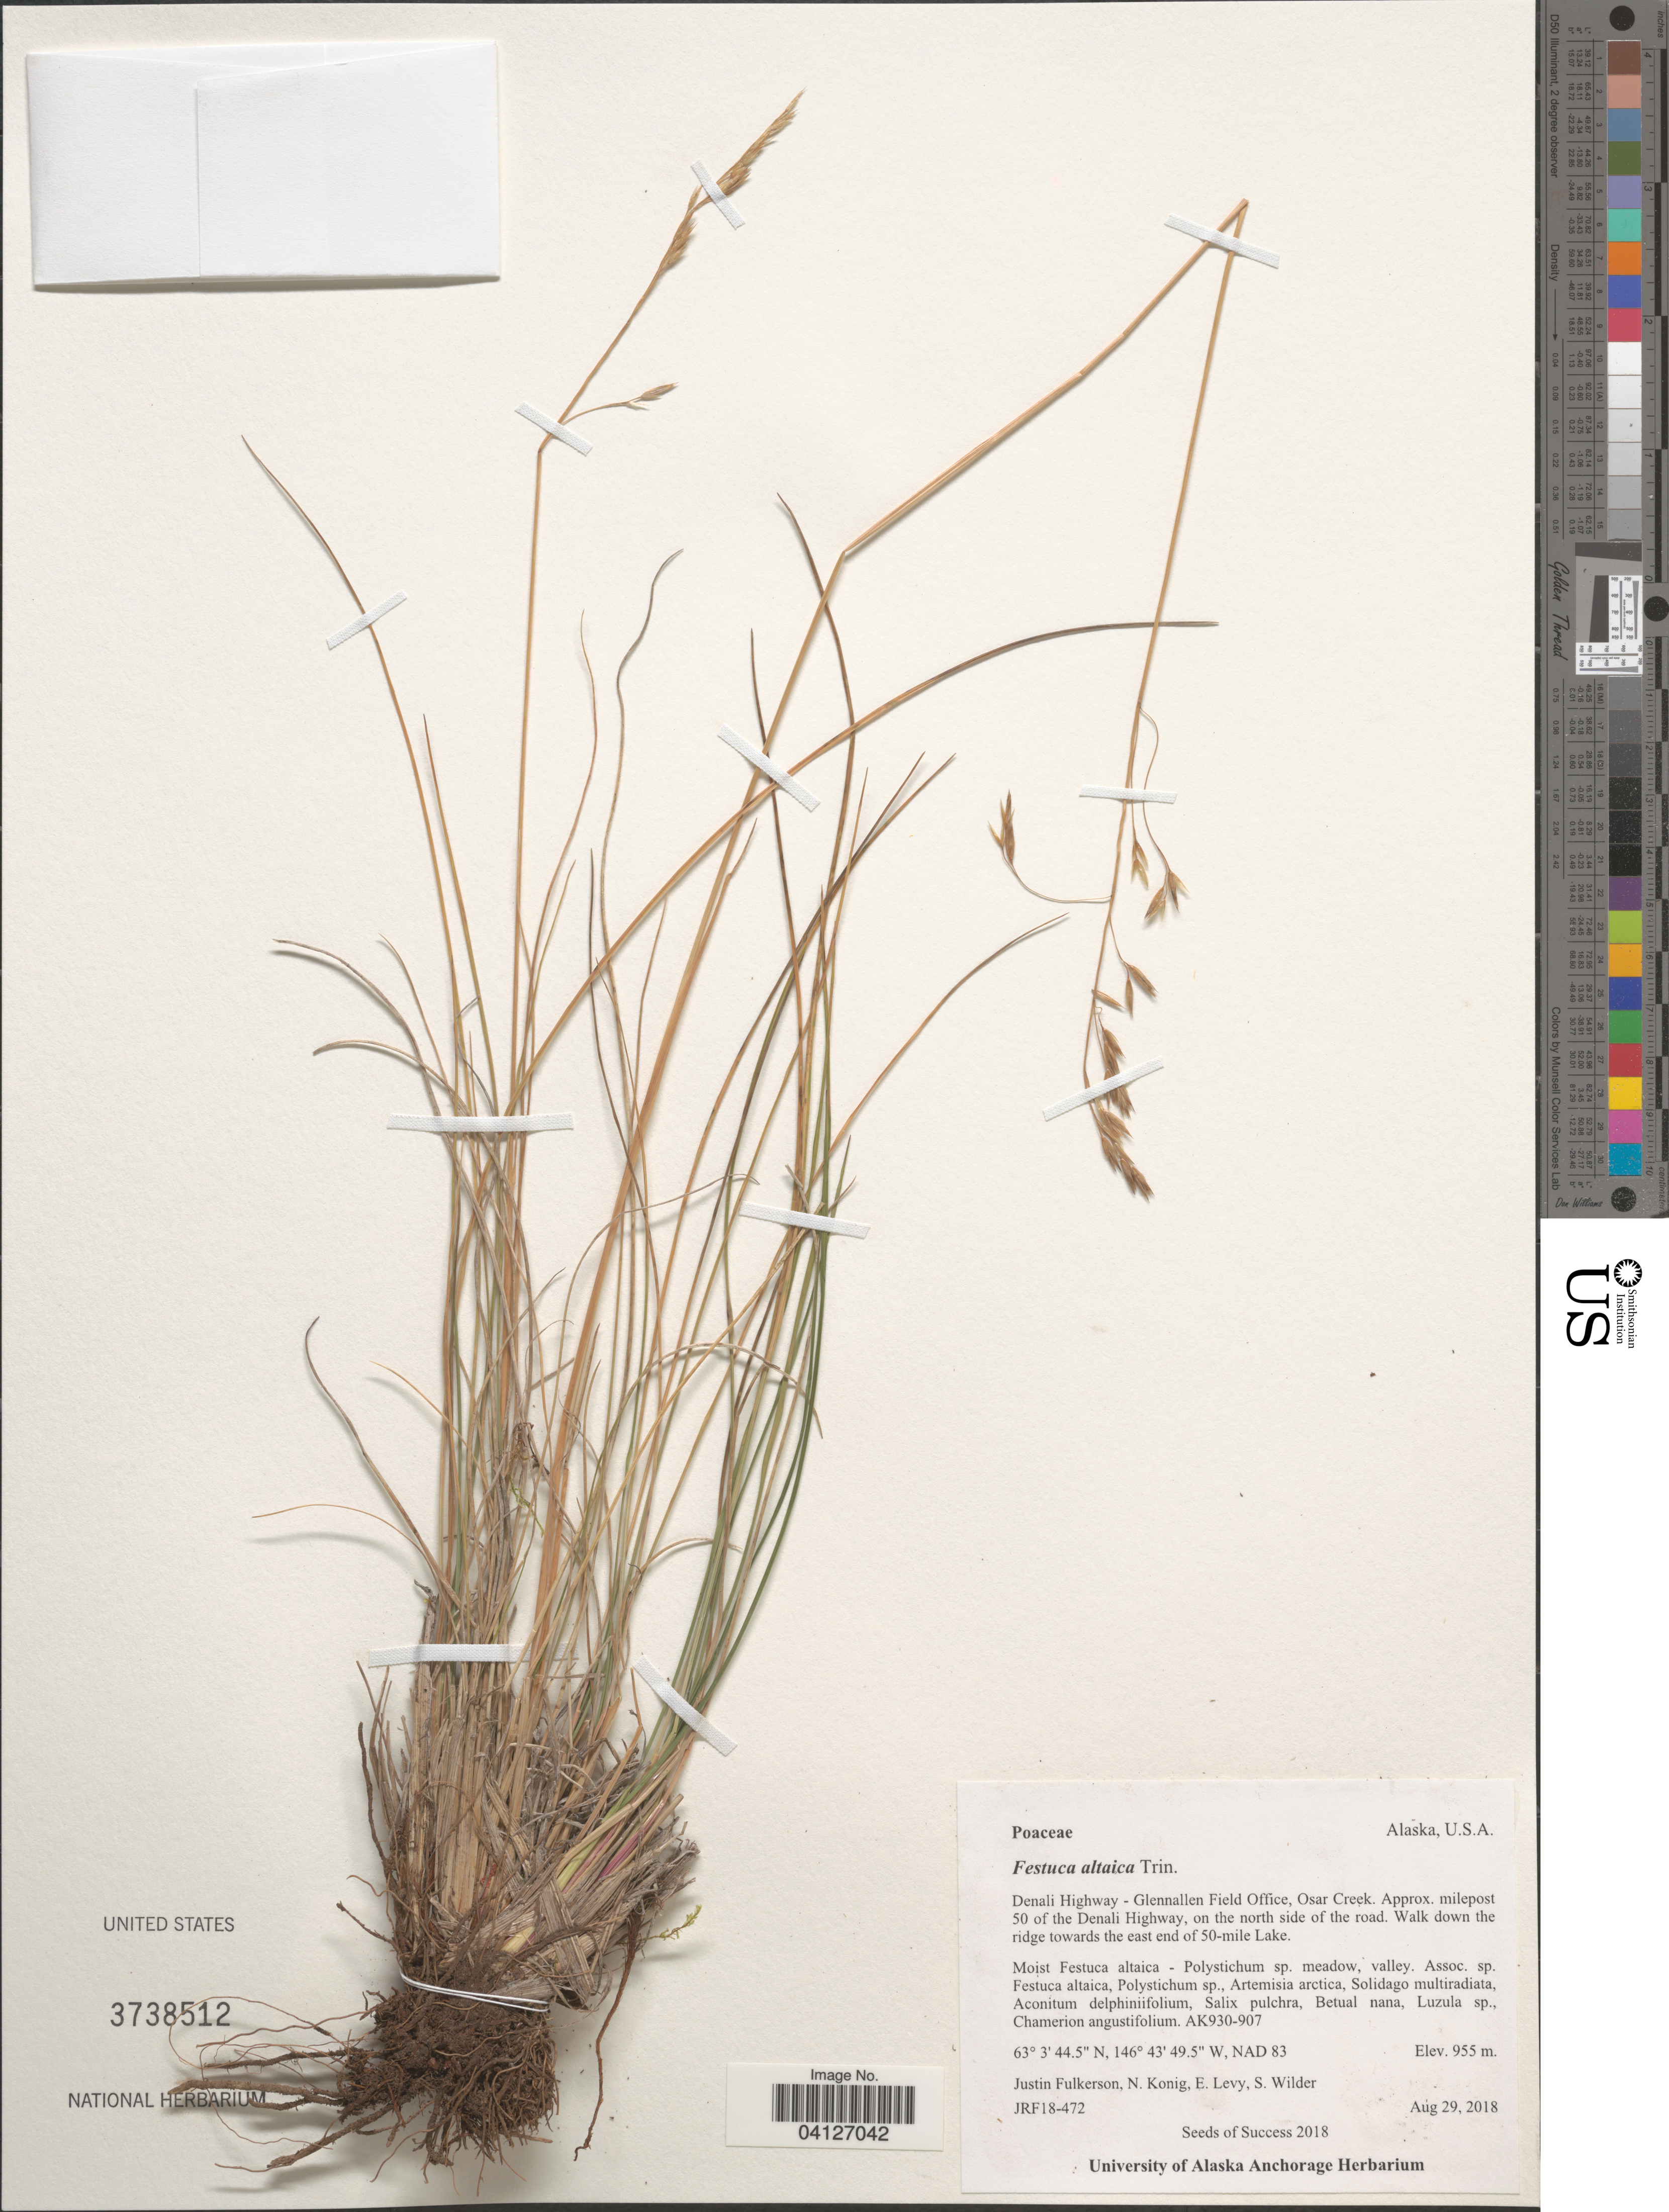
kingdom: Plantae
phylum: Tracheophyta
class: Liliopsida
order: Poales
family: Poaceae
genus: Festuca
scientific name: Festuca altaica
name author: Trin.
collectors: J. Fulkerson, N. Konig, E. Levy & S. Wilder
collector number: JRF18-472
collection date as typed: Transcribed d/m/y: 29/8/2018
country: United States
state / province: Alaska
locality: Denali Highway - Glennallen Field Office, Osar Creek. Approx. milepost 50 of the Denali Highway, on the north side of the road. Walk down the ridge towards the east end of 50-mile Lake. NAD 83.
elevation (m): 955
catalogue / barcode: US 3738512